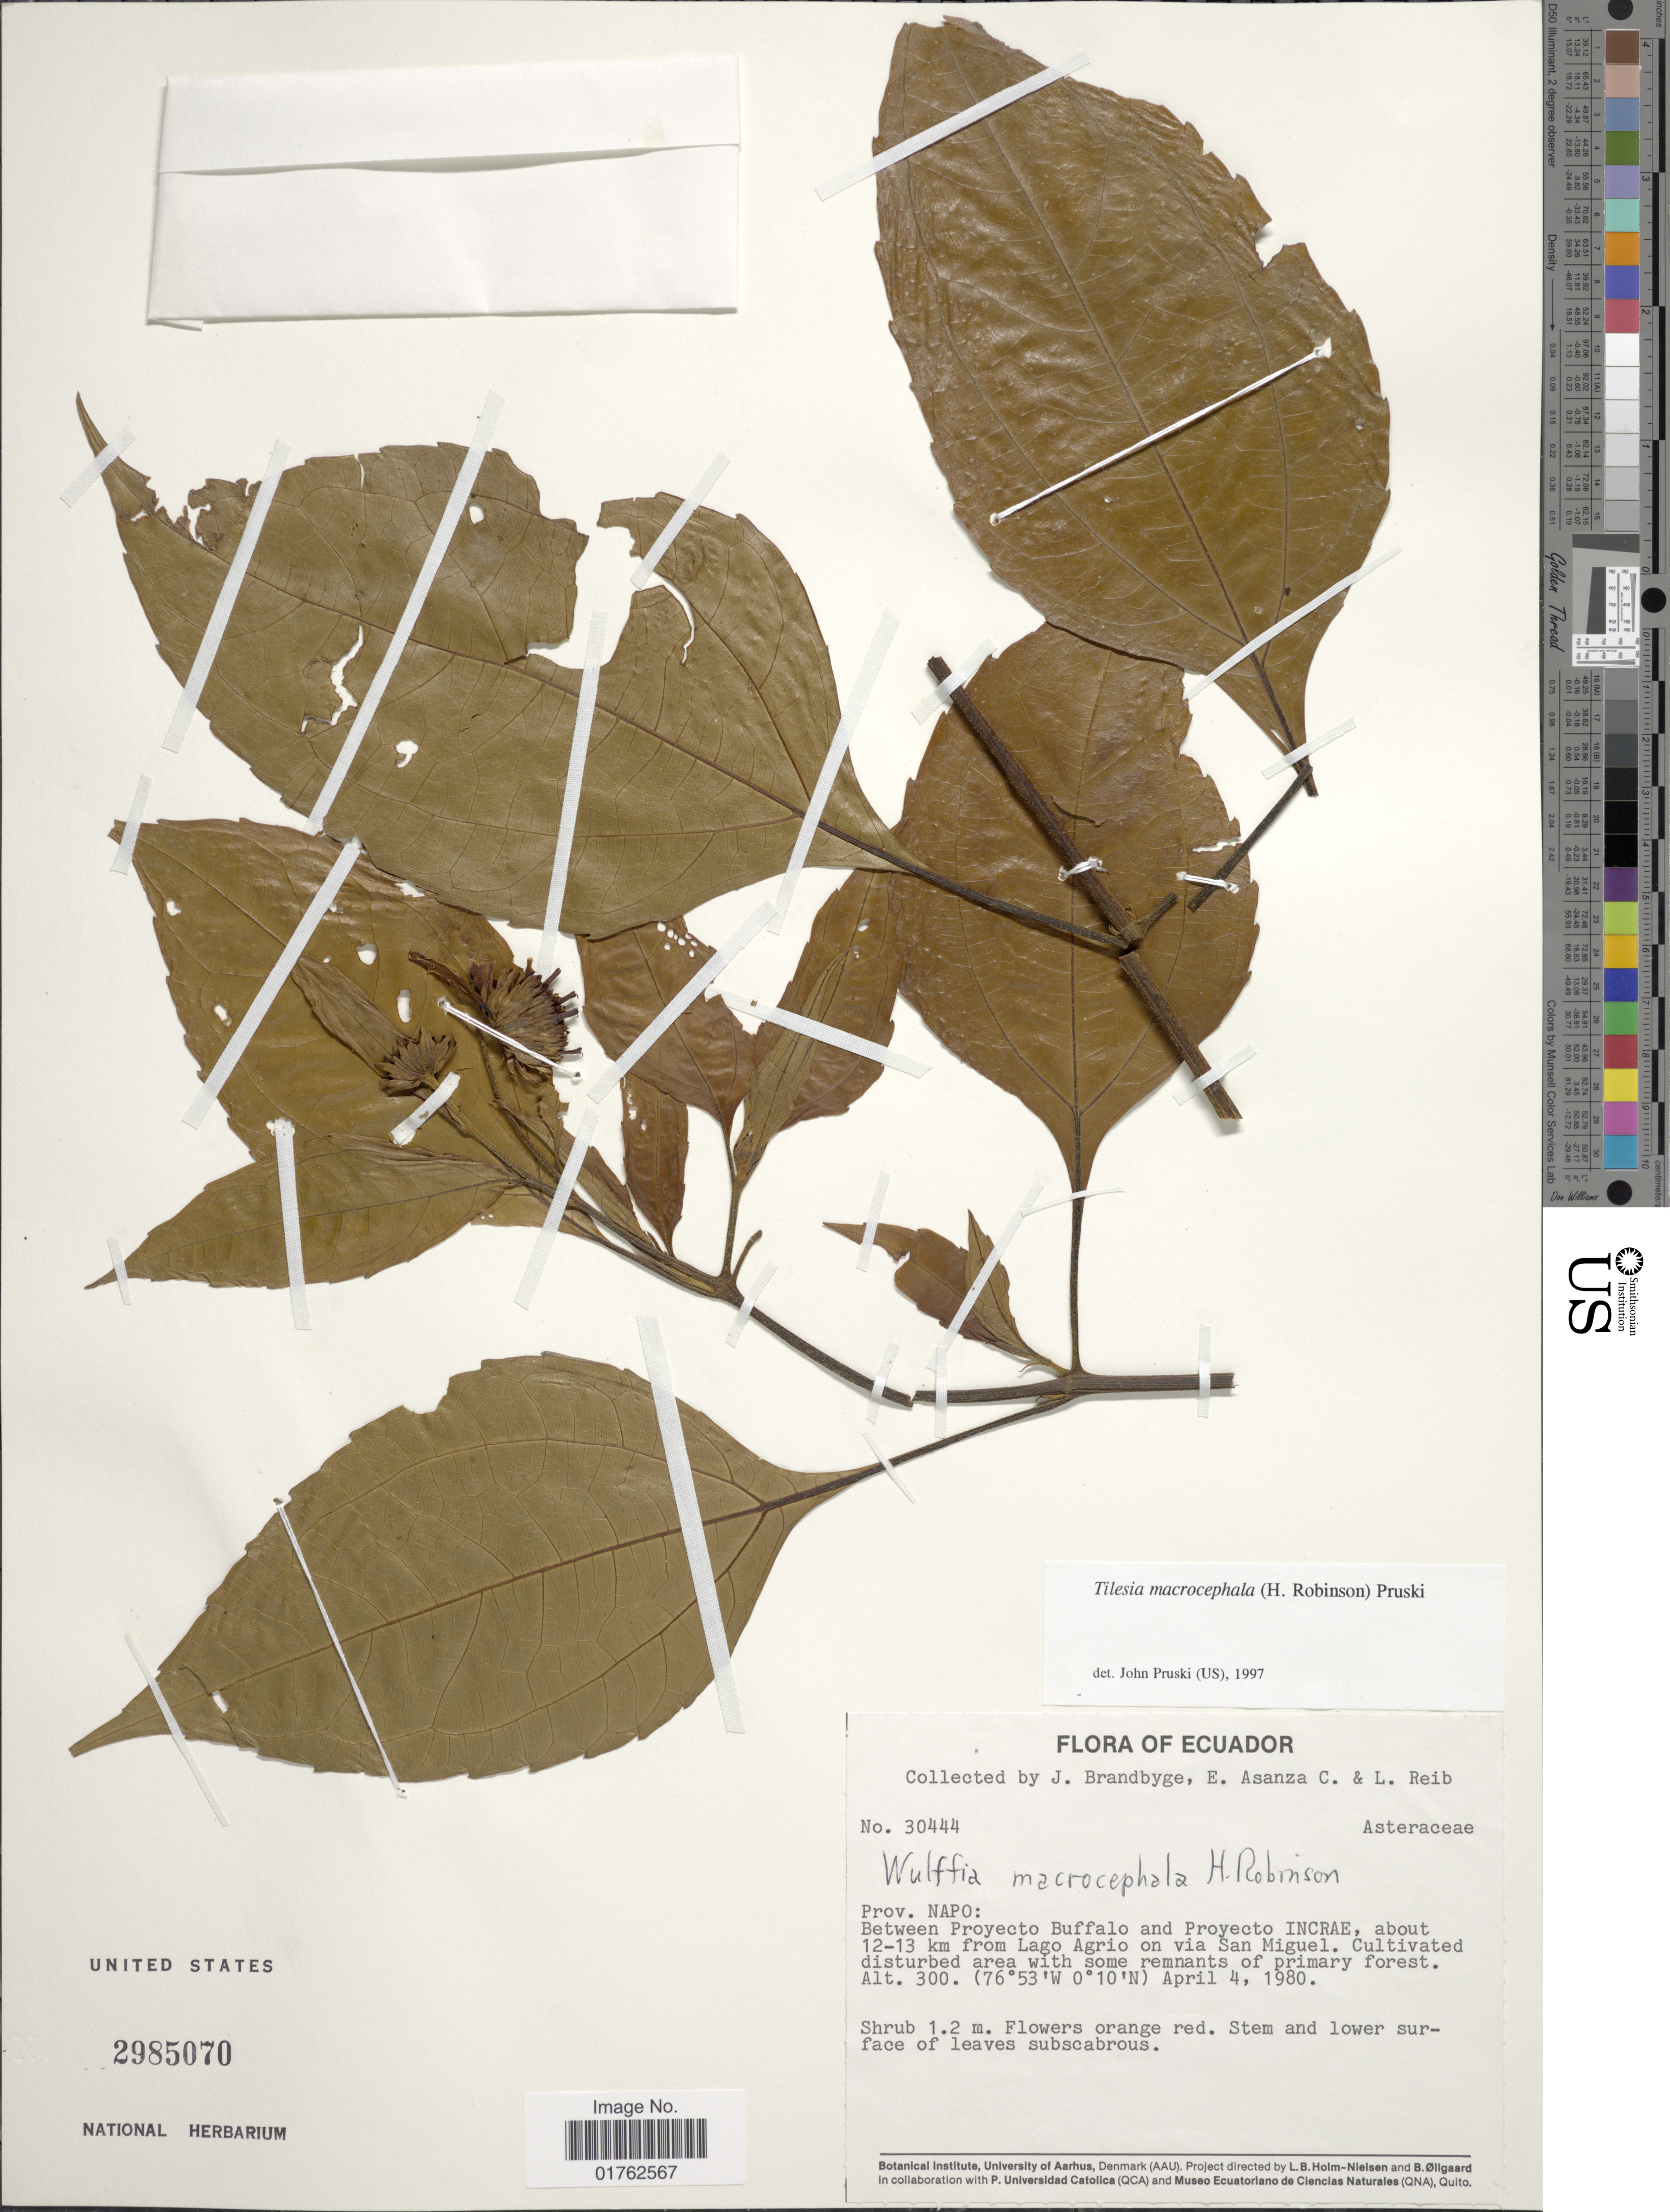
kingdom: Plantae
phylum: Tracheophyta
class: Magnoliopsida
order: Asterales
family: Asteraceae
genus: Wulffia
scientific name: Wulffia macrocephala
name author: H. Rob.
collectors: J. Brandbyge, E. Asanza C. & L. Reib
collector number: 30444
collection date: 1980-04-04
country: Ecuador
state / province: Napo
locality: Between Proyecto Buffalo and Proyecto Incrae, about 12-13 km from lago Agrio on Via San Miguel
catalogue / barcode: US 2985070